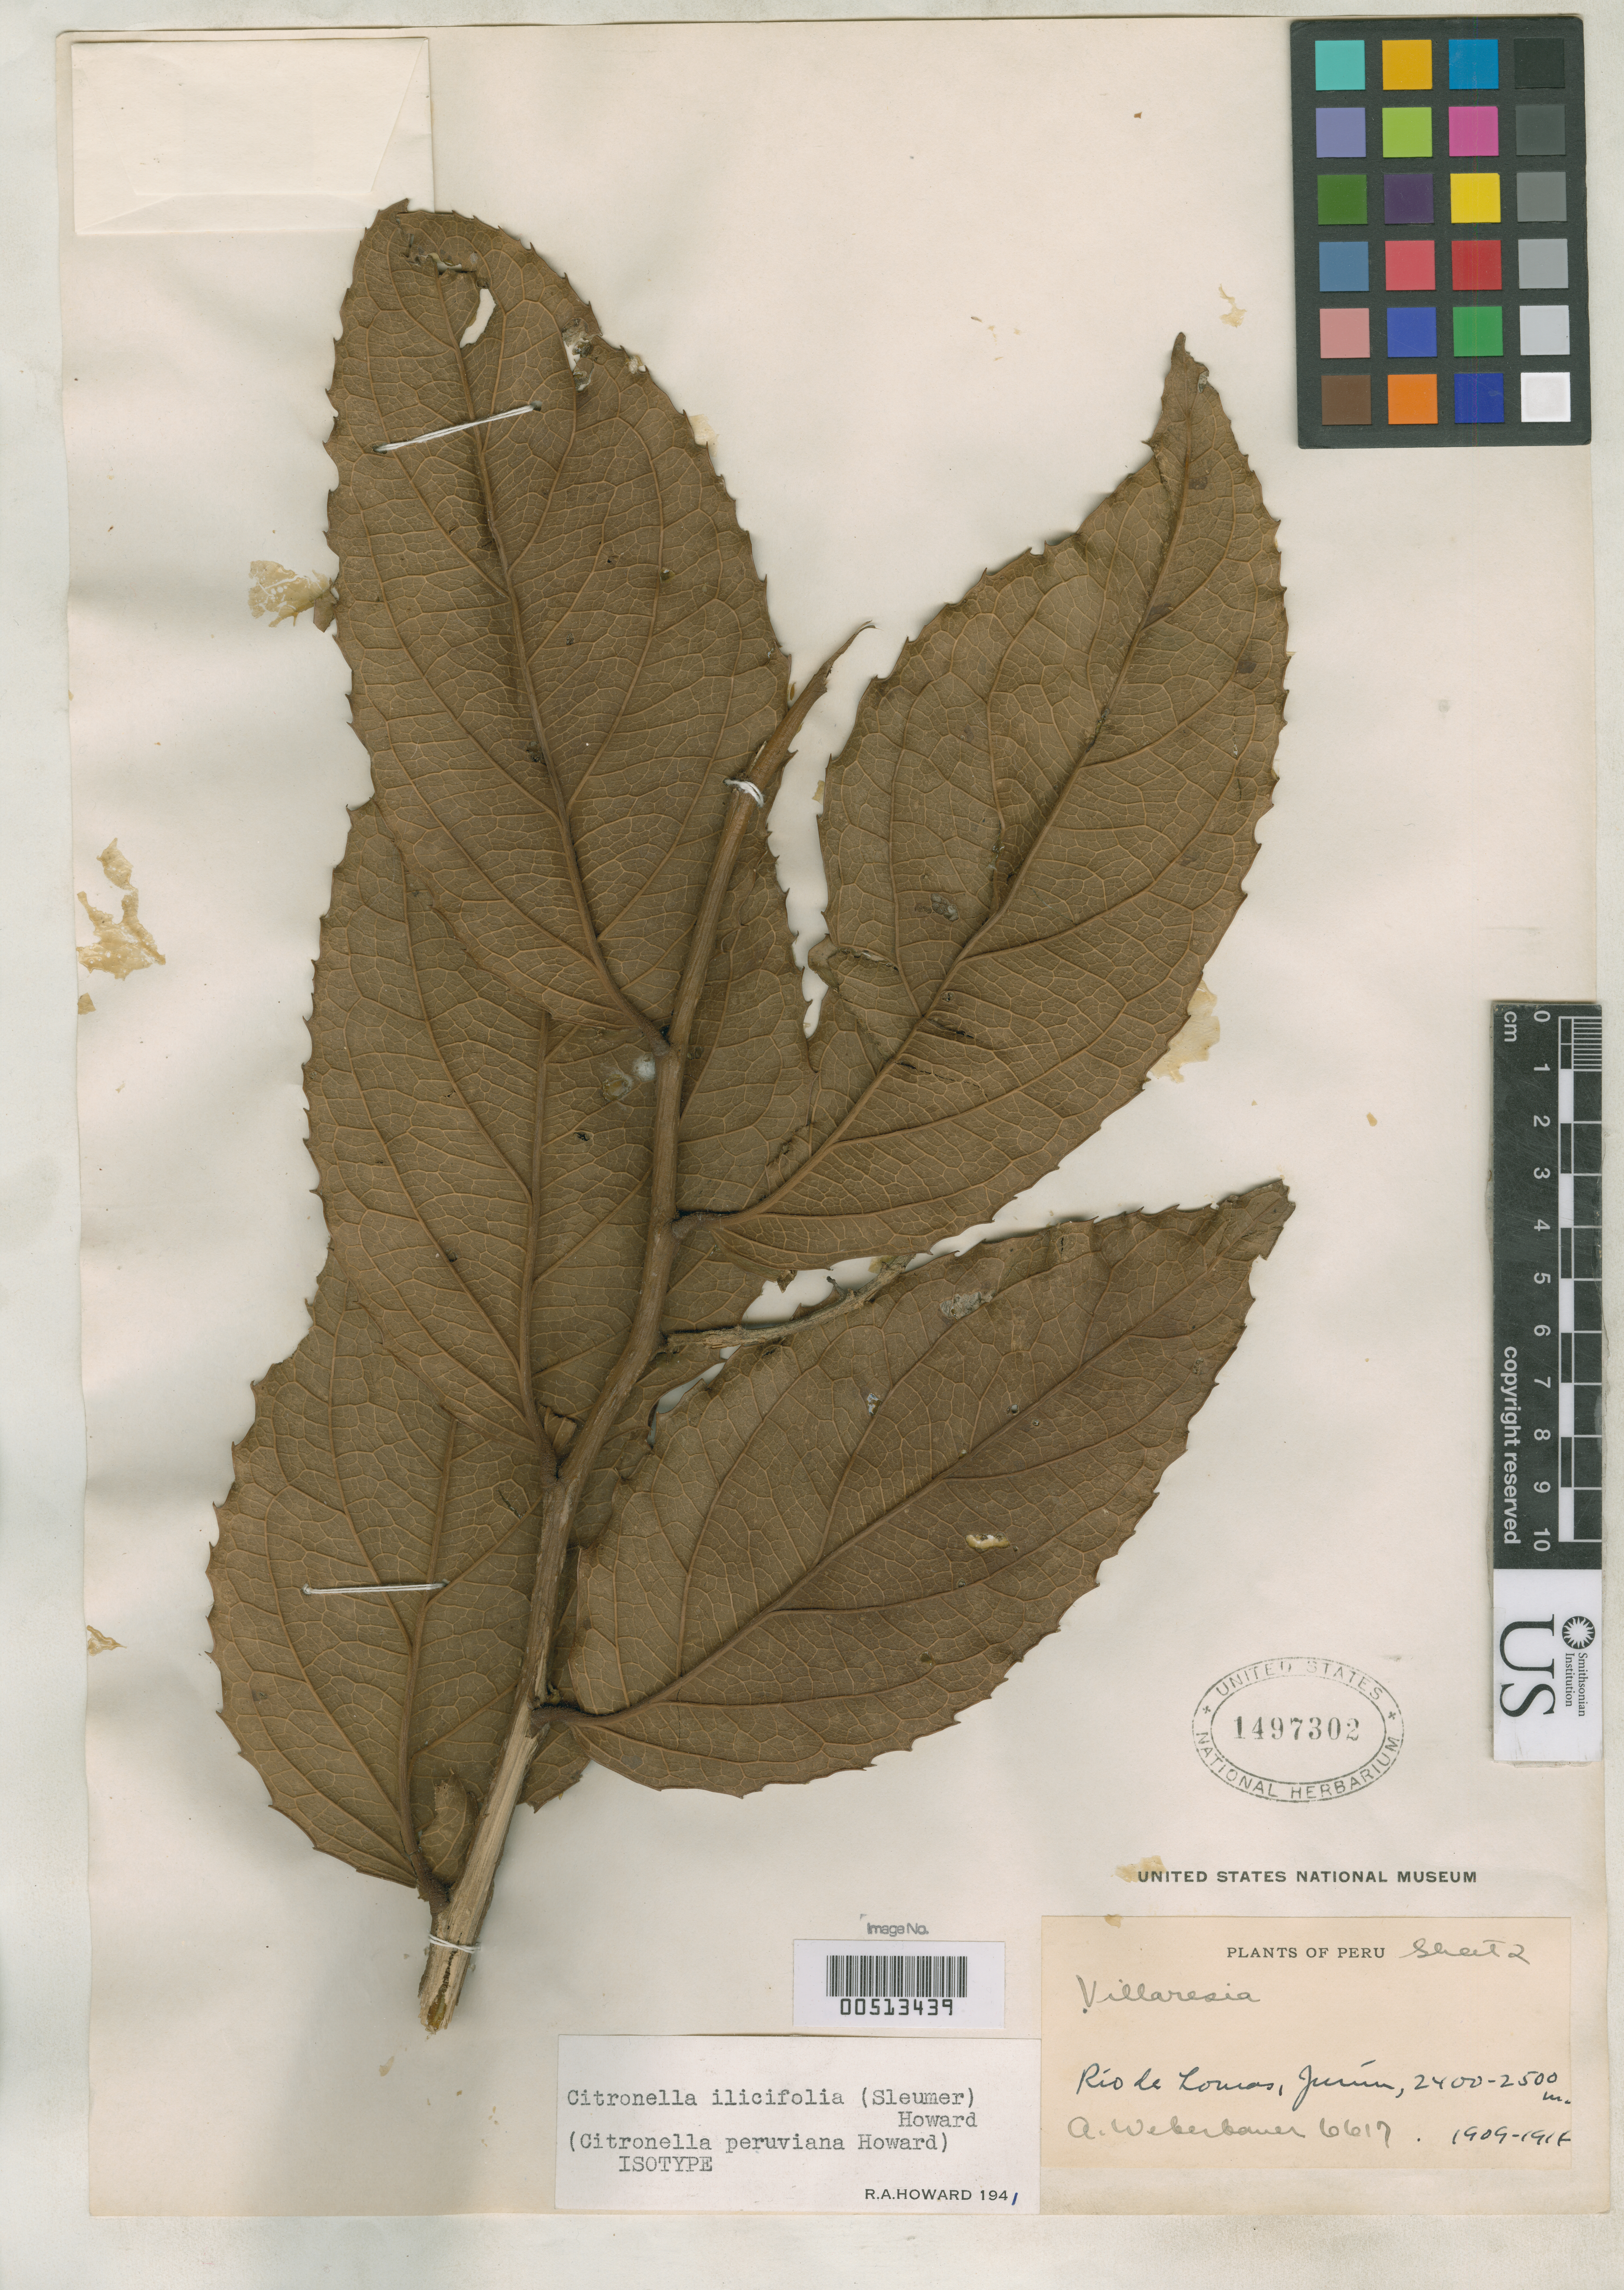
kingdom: Plantae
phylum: Tracheophyta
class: Magnoliopsida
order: Cardiopteridales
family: Cardiopteridaceae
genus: Citronella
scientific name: Citronella peruviana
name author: R.A. Howard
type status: Isotype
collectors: A. Weberbauer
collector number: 6617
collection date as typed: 1909 to -- --- 1914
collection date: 1909/1914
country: Peru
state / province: Junín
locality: Rio de Lomas.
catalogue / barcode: US 1497302